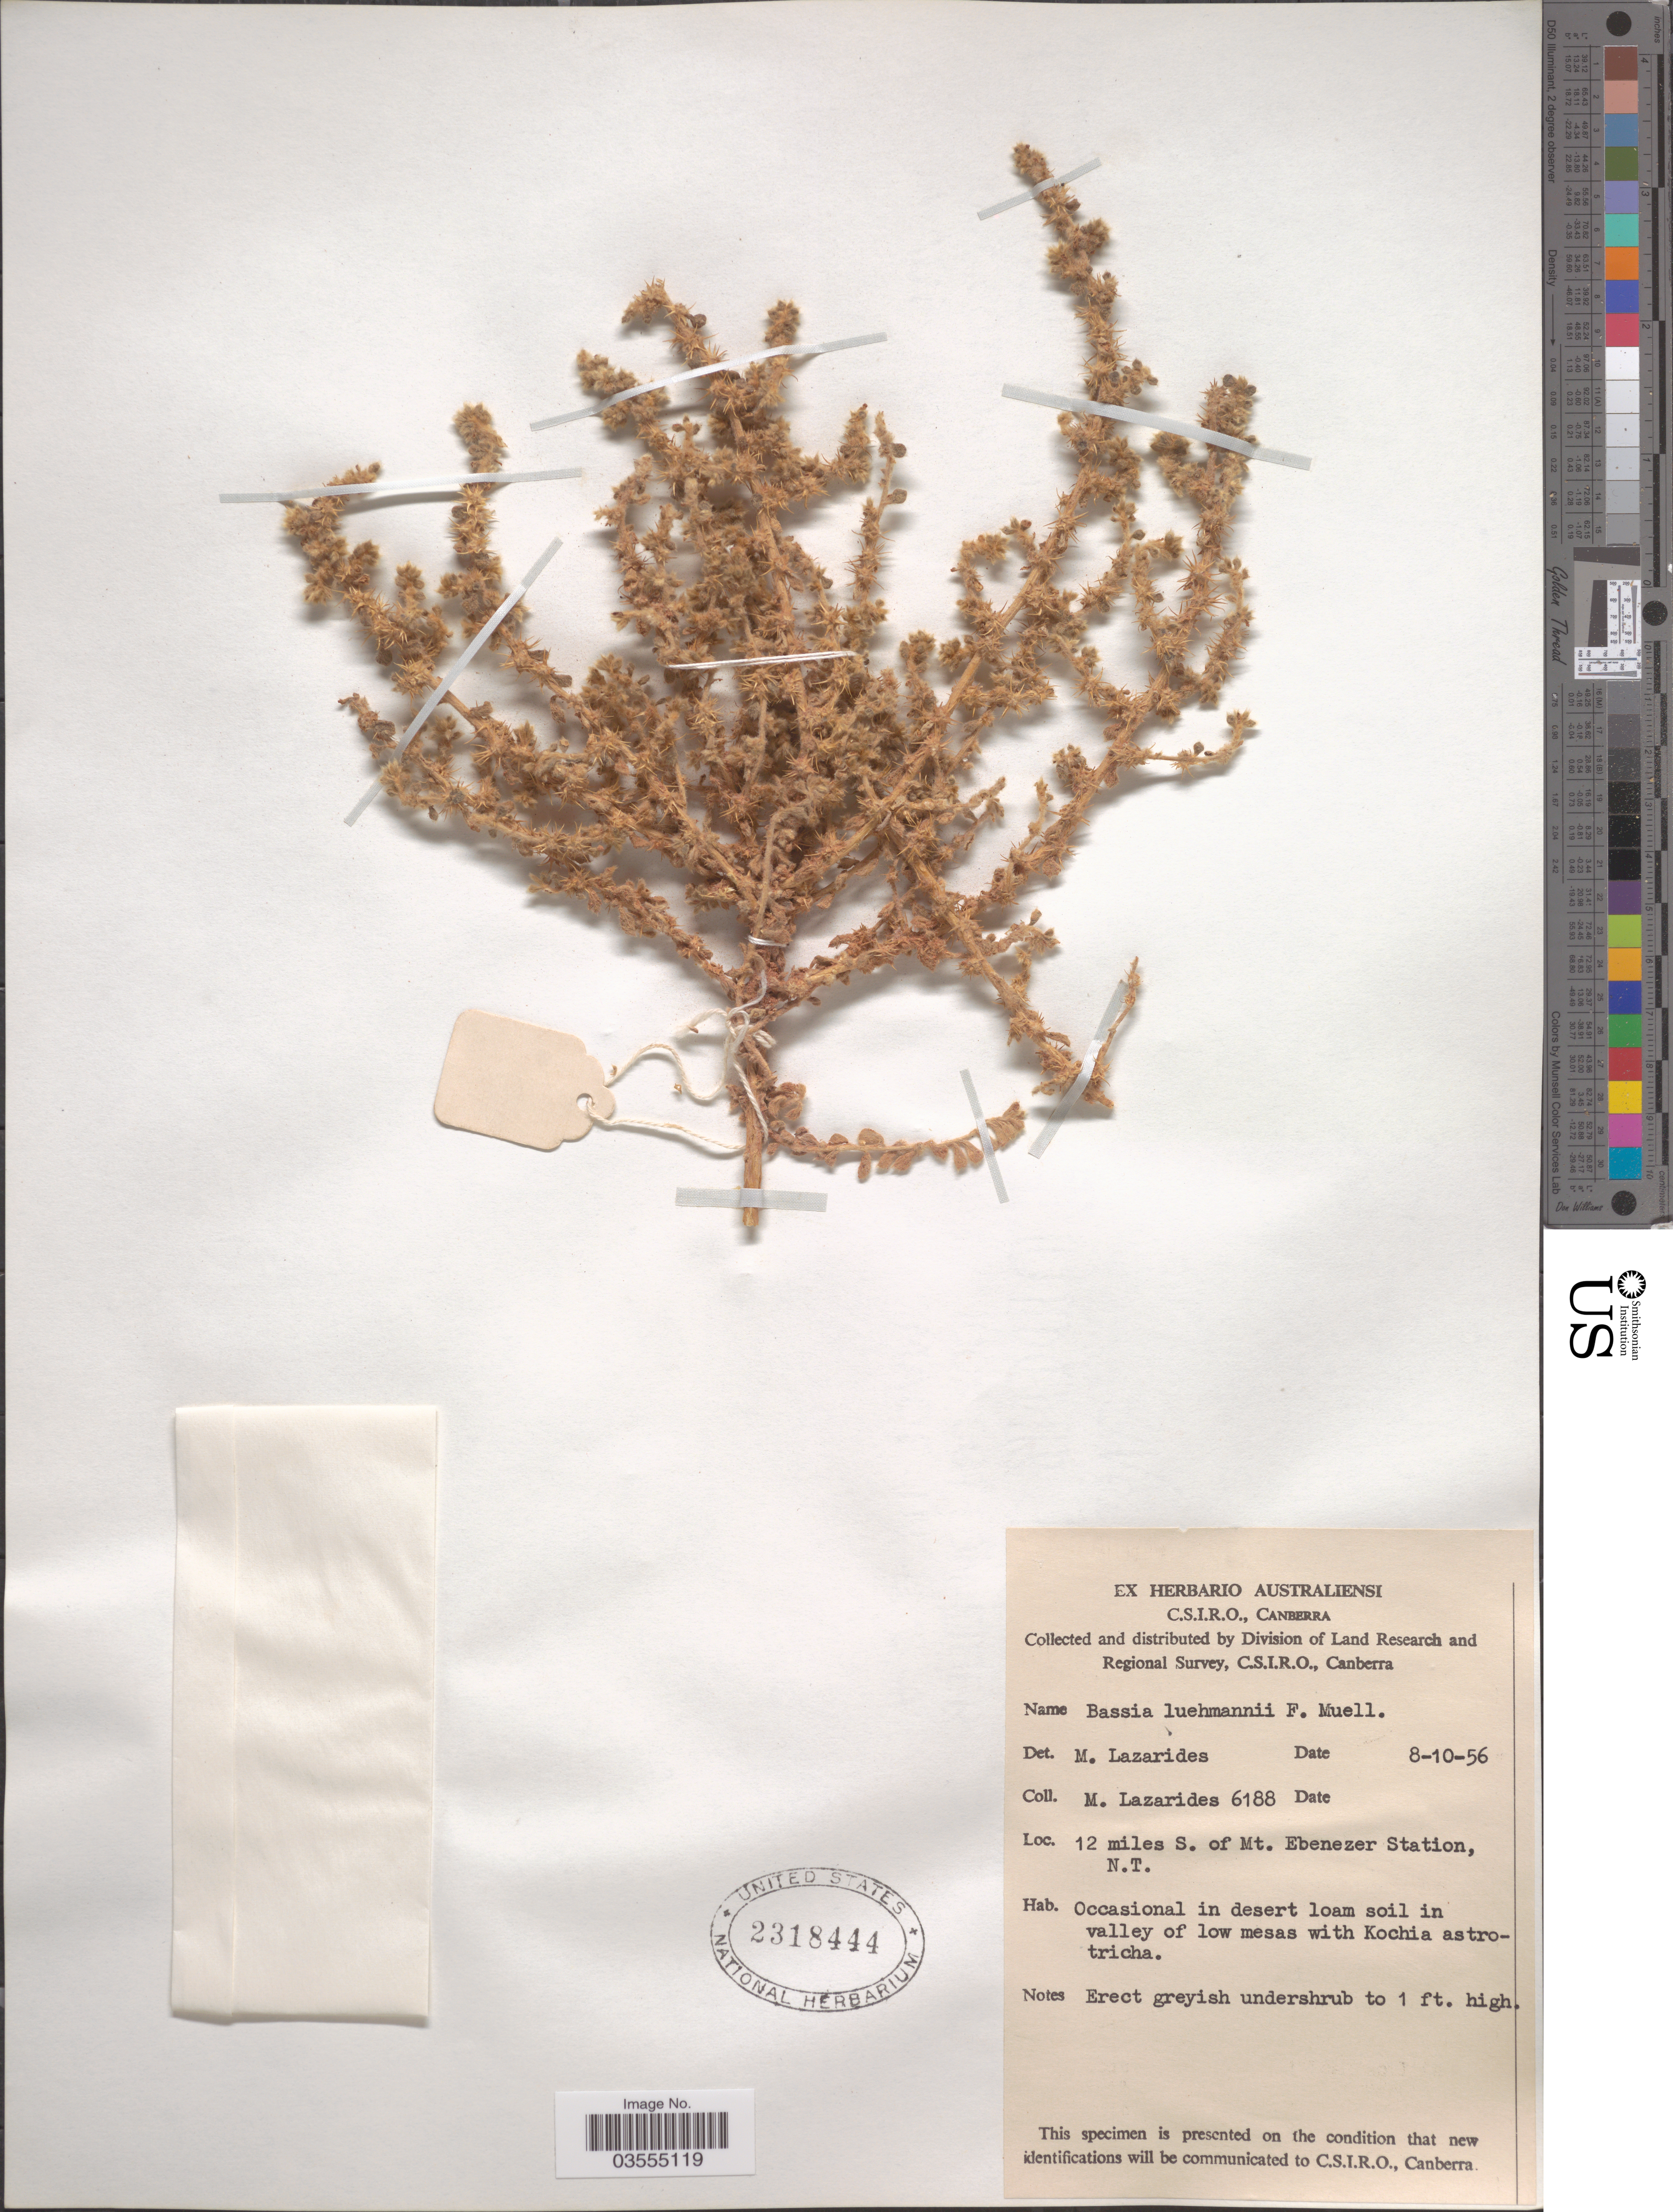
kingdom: Plantae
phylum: Tracheophyta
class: Magnoliopsida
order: Caryophyllales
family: Amaranthaceae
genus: Maireana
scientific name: Maireana luehmannii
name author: (F. Muell.) Paul G. Wilson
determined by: Ising, E. H.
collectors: M. Lazarides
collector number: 6188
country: Australia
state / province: Northern Territory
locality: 12 miles S. of Mt. Ebenezer Station.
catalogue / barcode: US 2318444